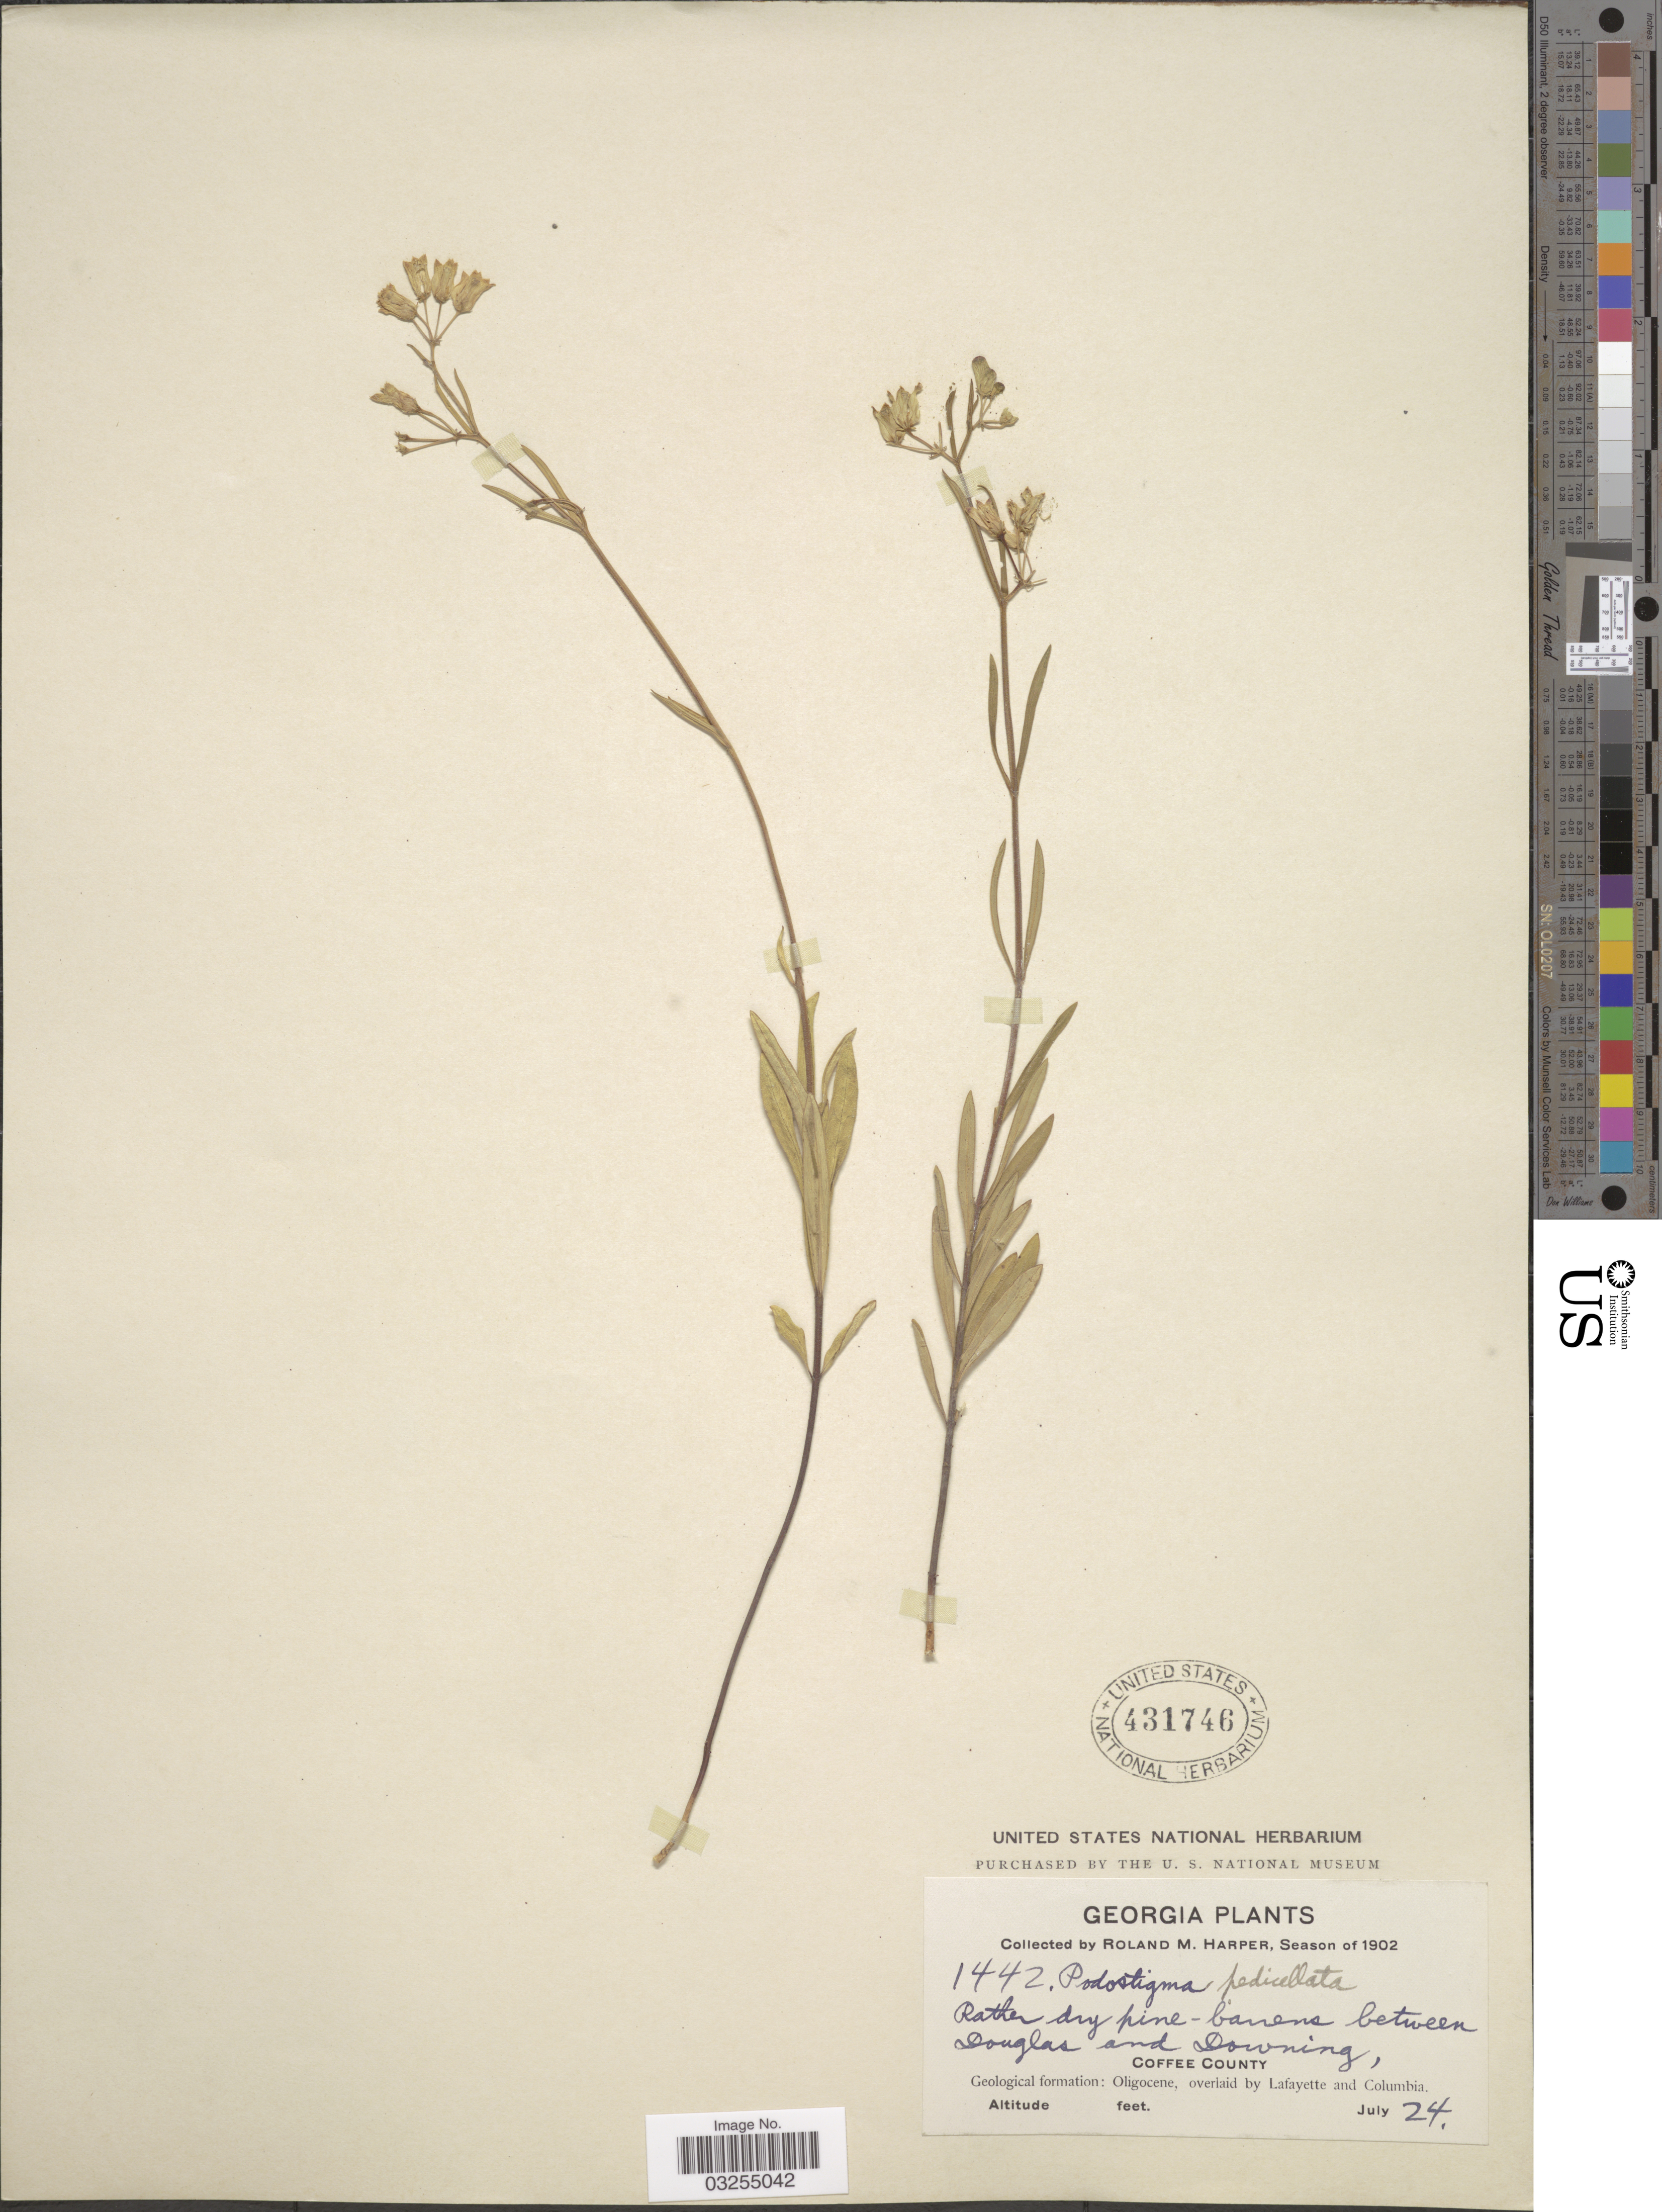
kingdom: Plantae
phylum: Tracheophyta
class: Magnoliopsida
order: Gentianales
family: Apocynaceae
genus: Asclepias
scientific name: Asclepias pedicellata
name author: Walter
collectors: R. M. Harper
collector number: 1442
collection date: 1902-07-24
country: United States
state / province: Georgia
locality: Between Douglas and Downing, Coffee County. Geological formation: Oligocene, overlaid by Lafayette and Columbia.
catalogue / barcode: US 431746